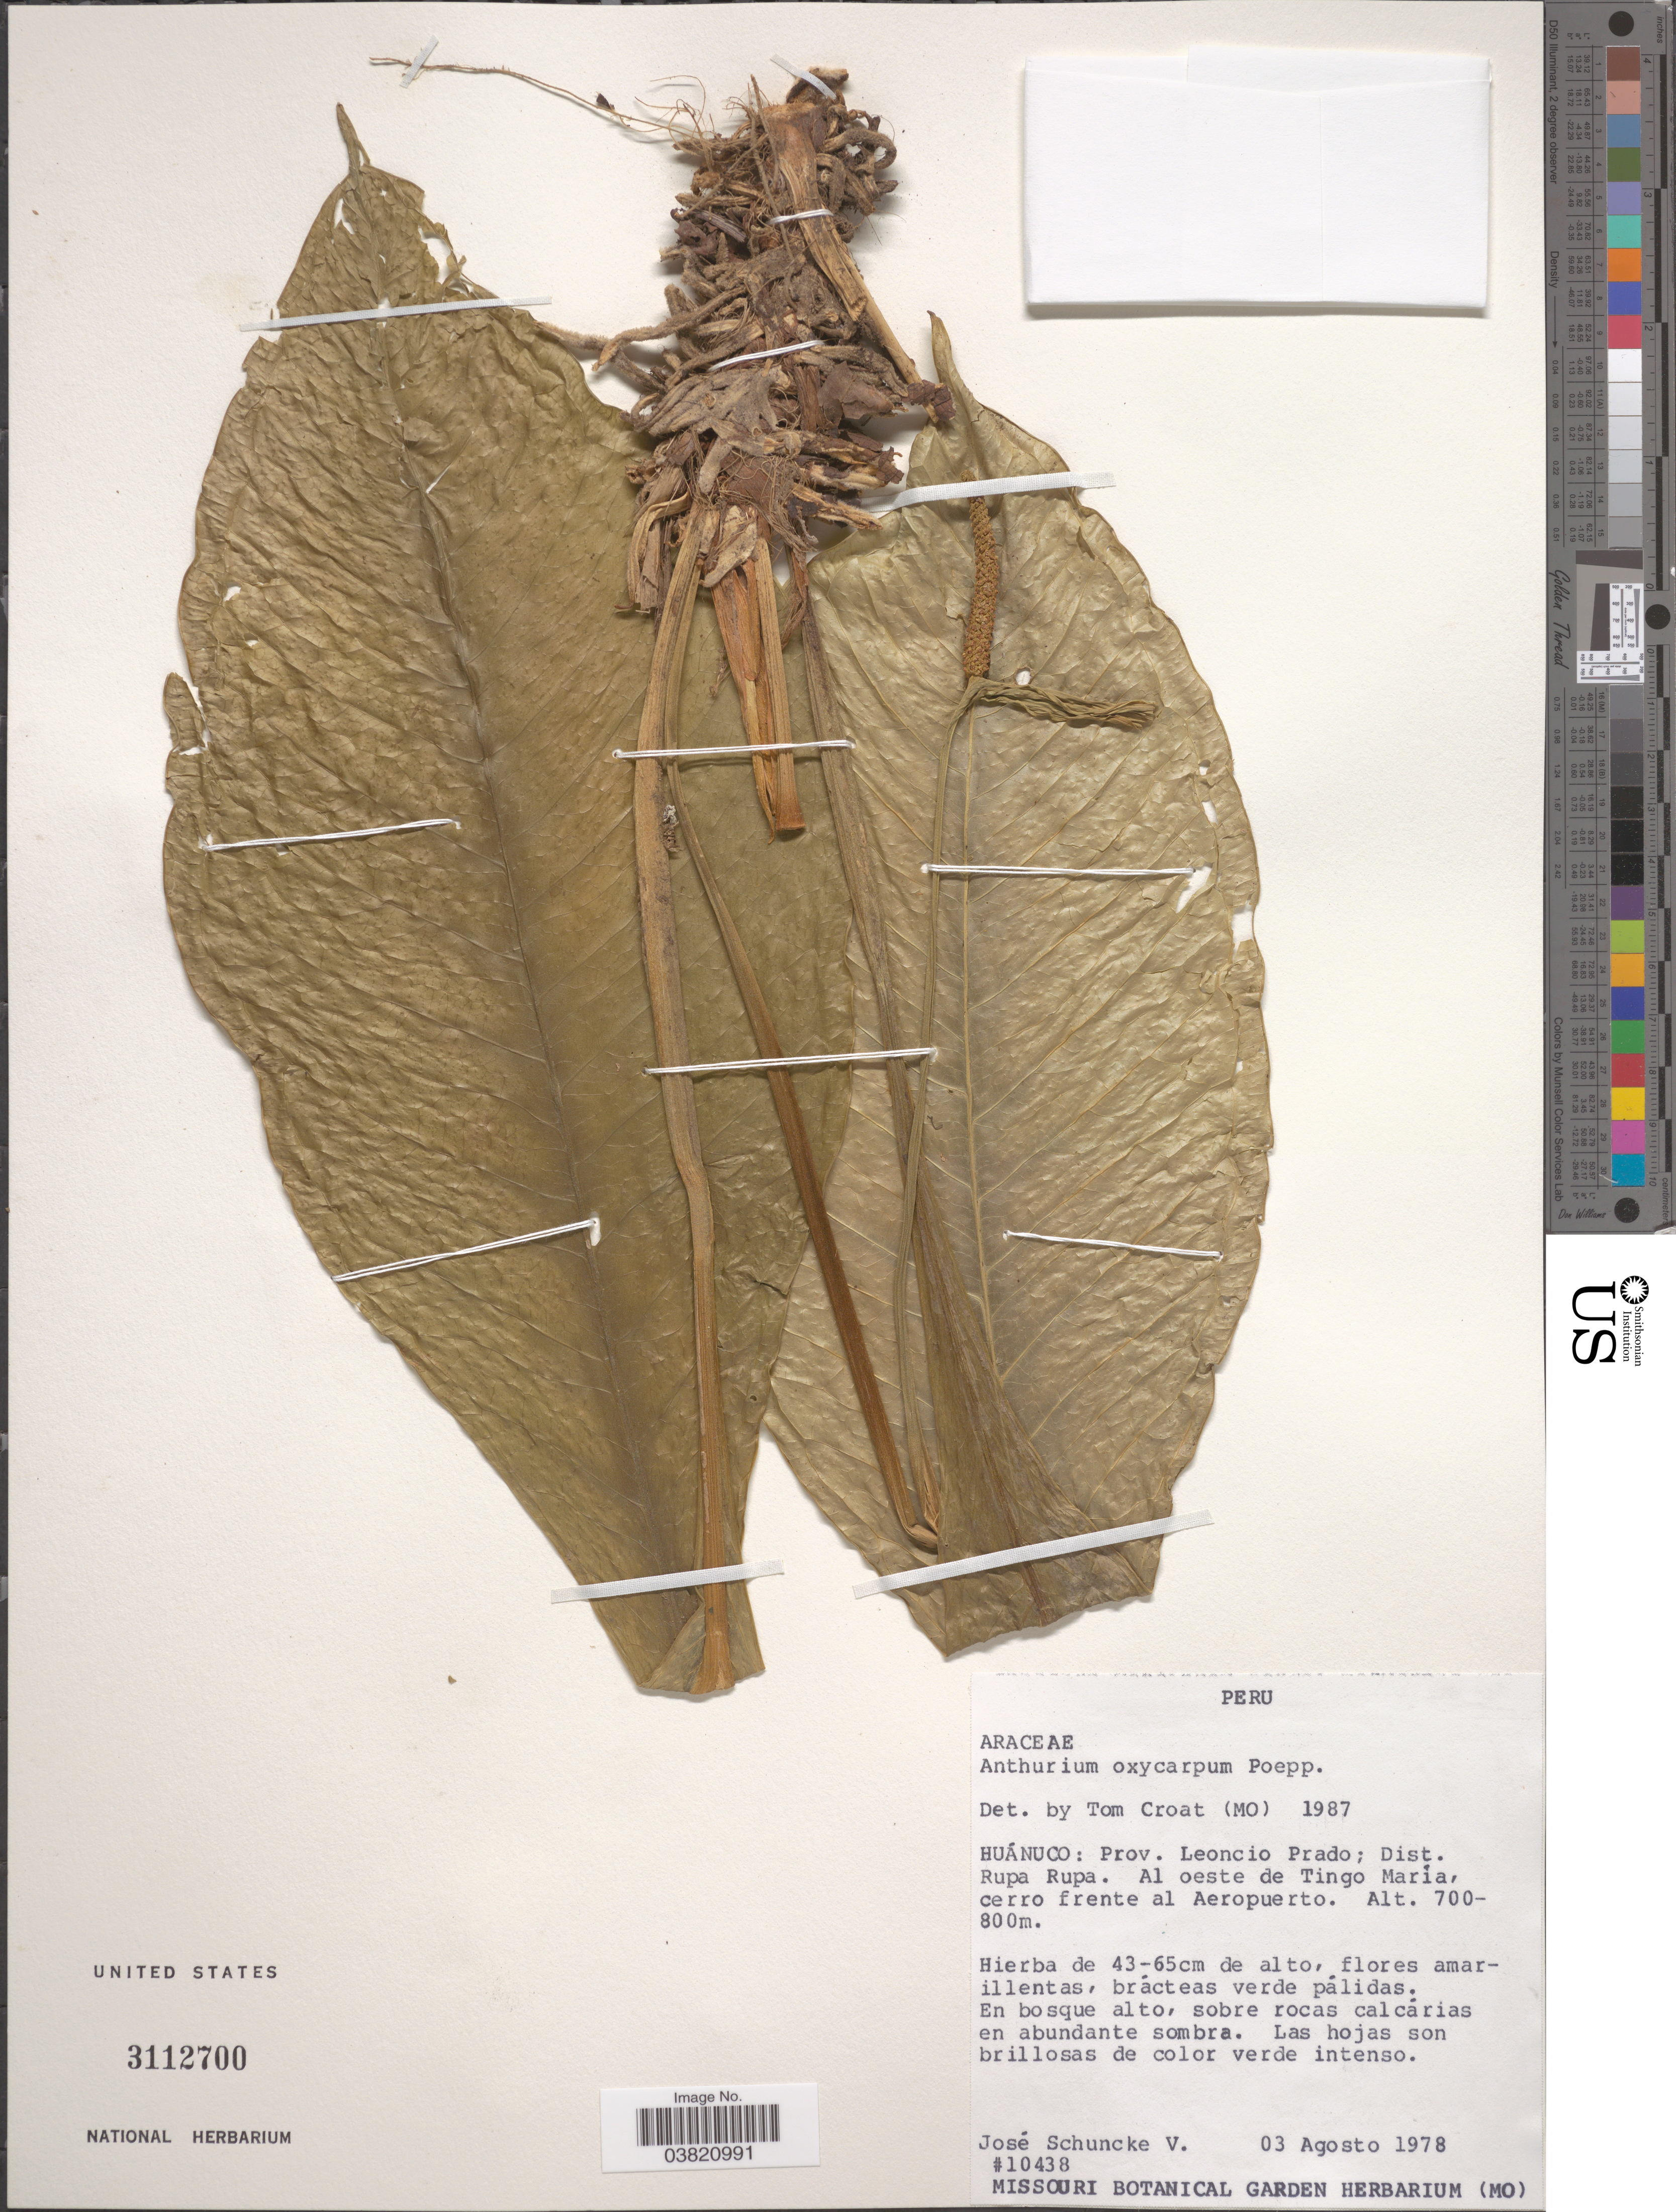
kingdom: Plantae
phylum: Tracheophyta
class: Liliopsida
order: Alismatales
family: Araceae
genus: Anthurium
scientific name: Anthurium oxycarpum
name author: Poepp.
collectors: J. Schunke Vigo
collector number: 10438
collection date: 1978-08-03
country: Peru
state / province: Huánuco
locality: Prov. Leoncio Prado; Dist. Rupa Rupa. Al oeste de Tingo María, cerro frente al Aeropuerto.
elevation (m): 700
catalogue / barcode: US 3112700